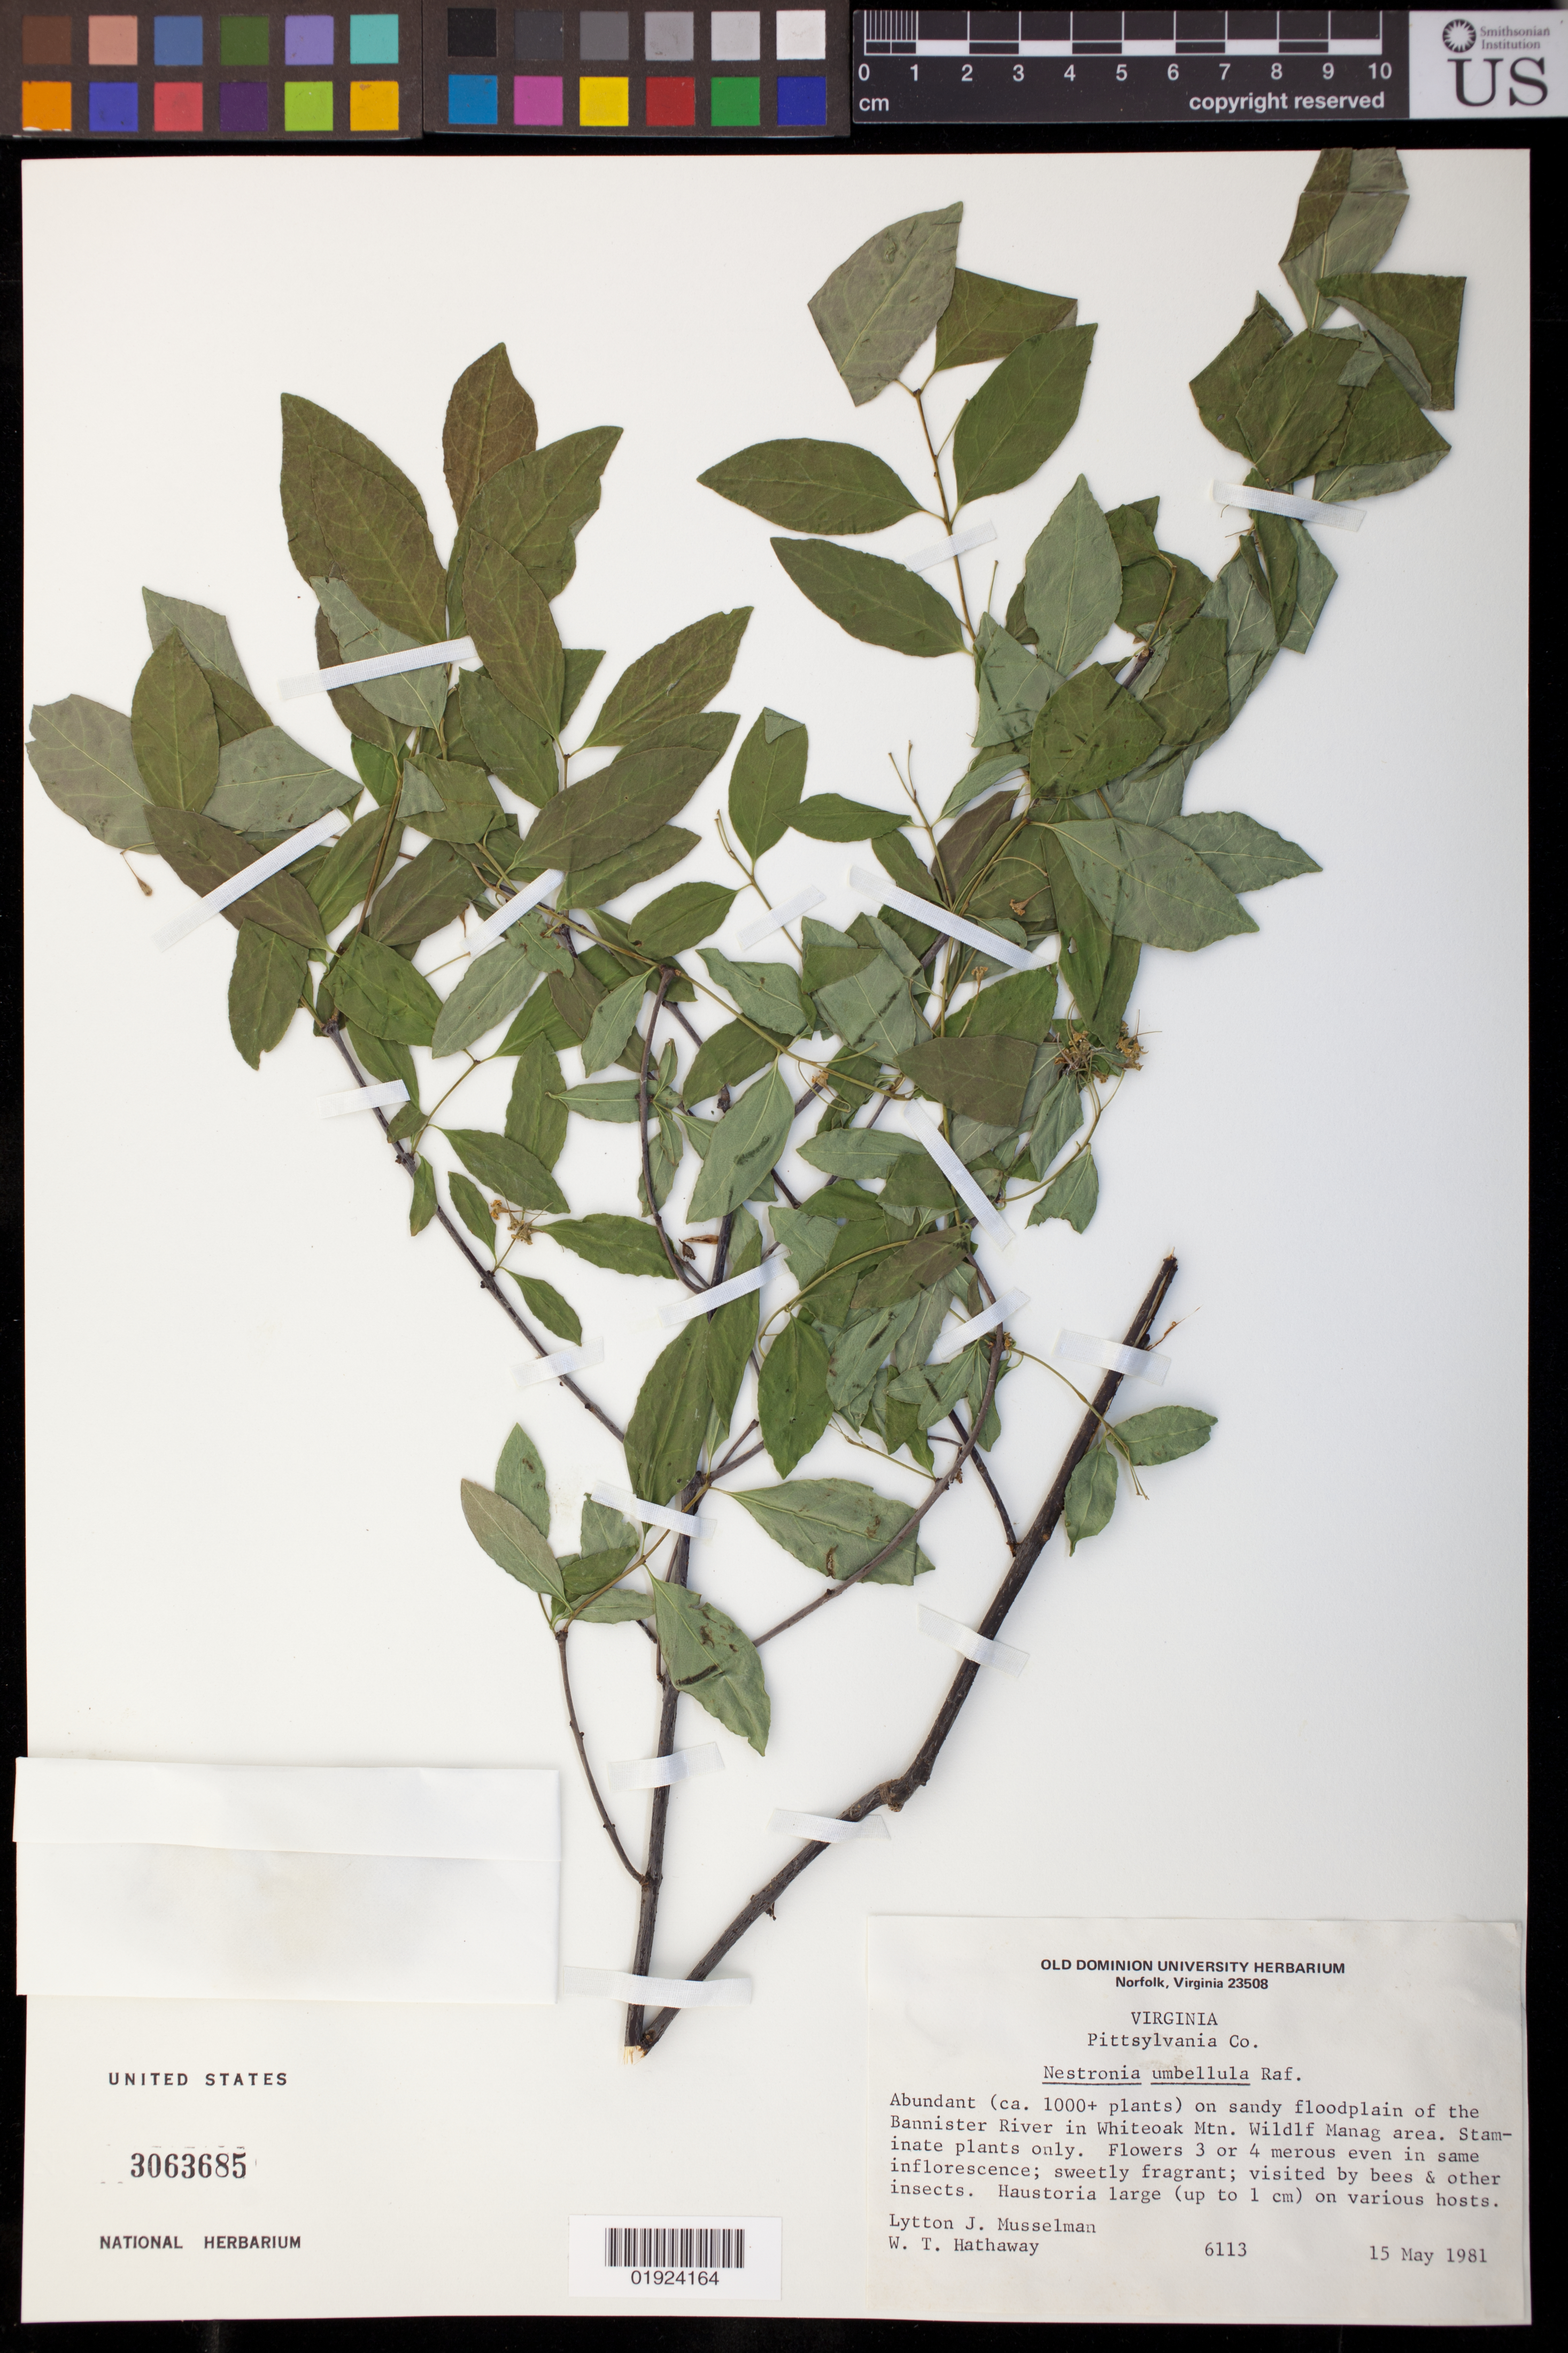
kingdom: Plantae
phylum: Tracheophyta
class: Magnoliopsida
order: Santalales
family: Santalaceae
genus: Nestronia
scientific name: Nestronia umbellula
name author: Raf.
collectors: L. J. Musselman & W. Hathaway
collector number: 6113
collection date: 1981-05-15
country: United States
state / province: Virginia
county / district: Pittsylvania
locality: sandy floodplain Bannister River in Whiteoak Mtn. Wildlf. Manag area.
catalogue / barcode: US 3063685